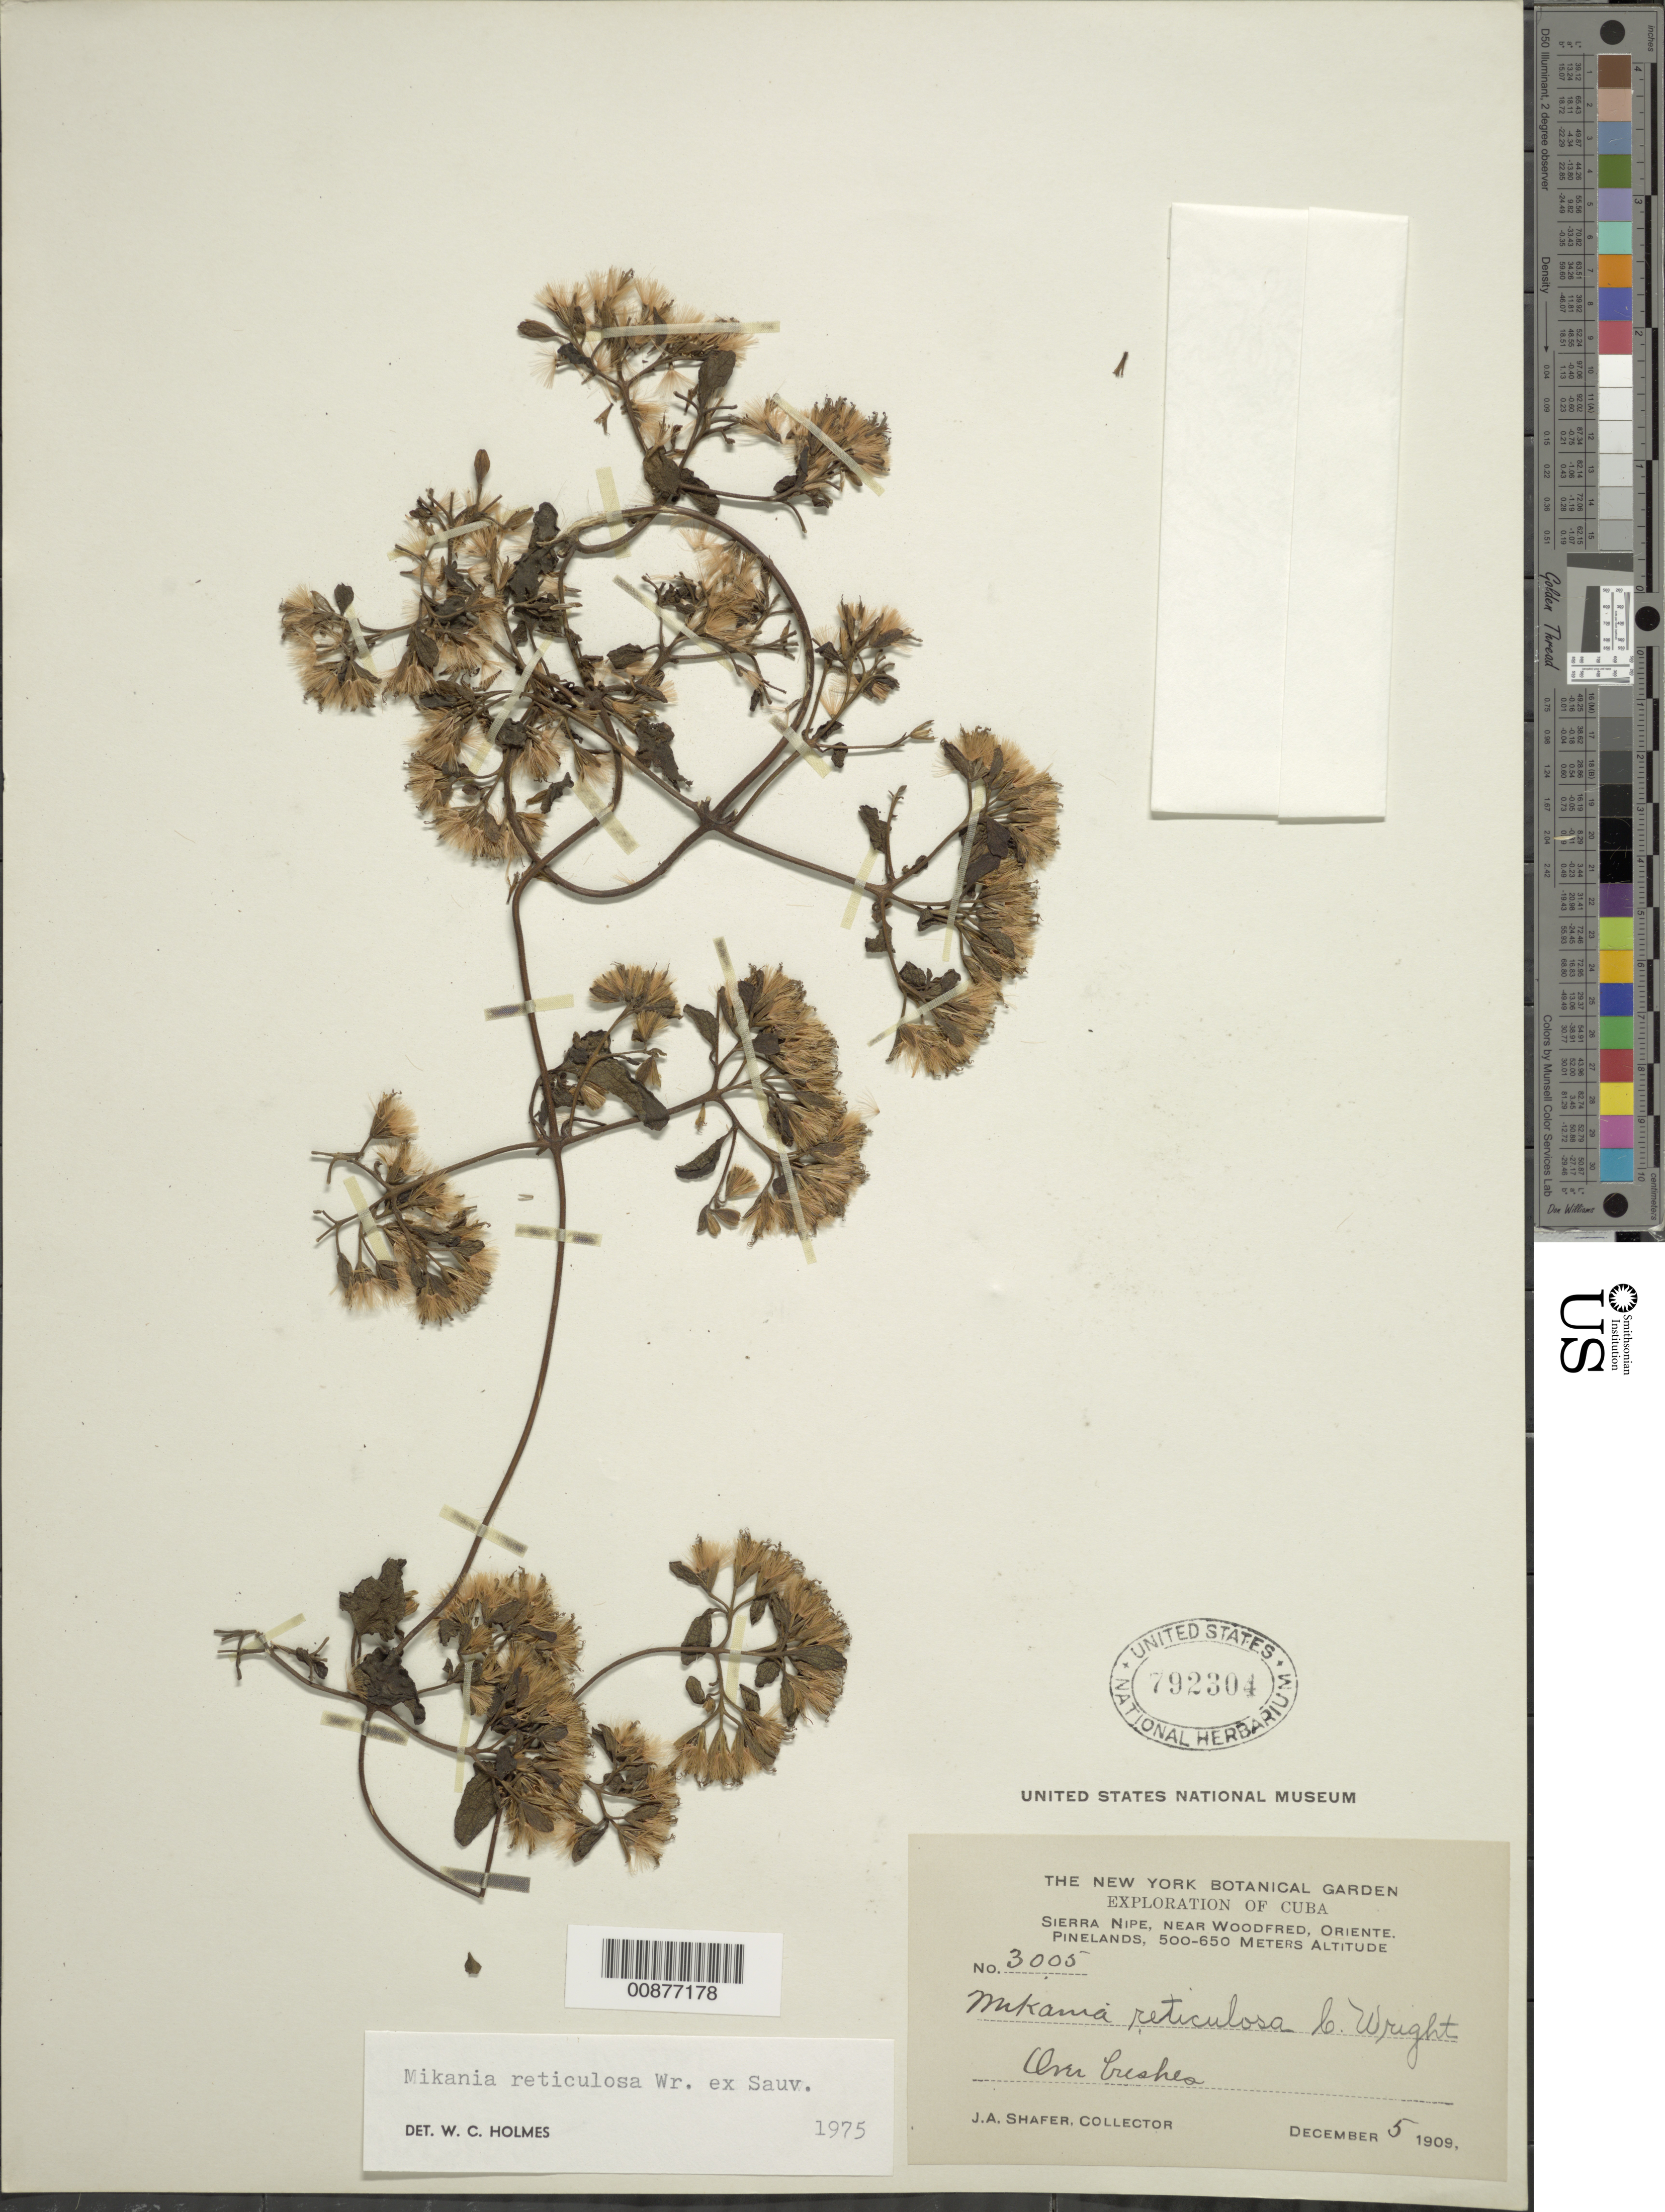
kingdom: Plantae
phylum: Tracheophyta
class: Magnoliopsida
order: Asterales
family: Asteraceae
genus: Mikania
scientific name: Mikania reticulosa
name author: C. Wright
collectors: J. A. Shafer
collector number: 3005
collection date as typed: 05 Dec 1909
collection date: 1909-12-05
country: Cuba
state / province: Oriente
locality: Sierra Nipe, near Woodfred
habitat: Pinelands, over bushes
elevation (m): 500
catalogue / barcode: US 702304